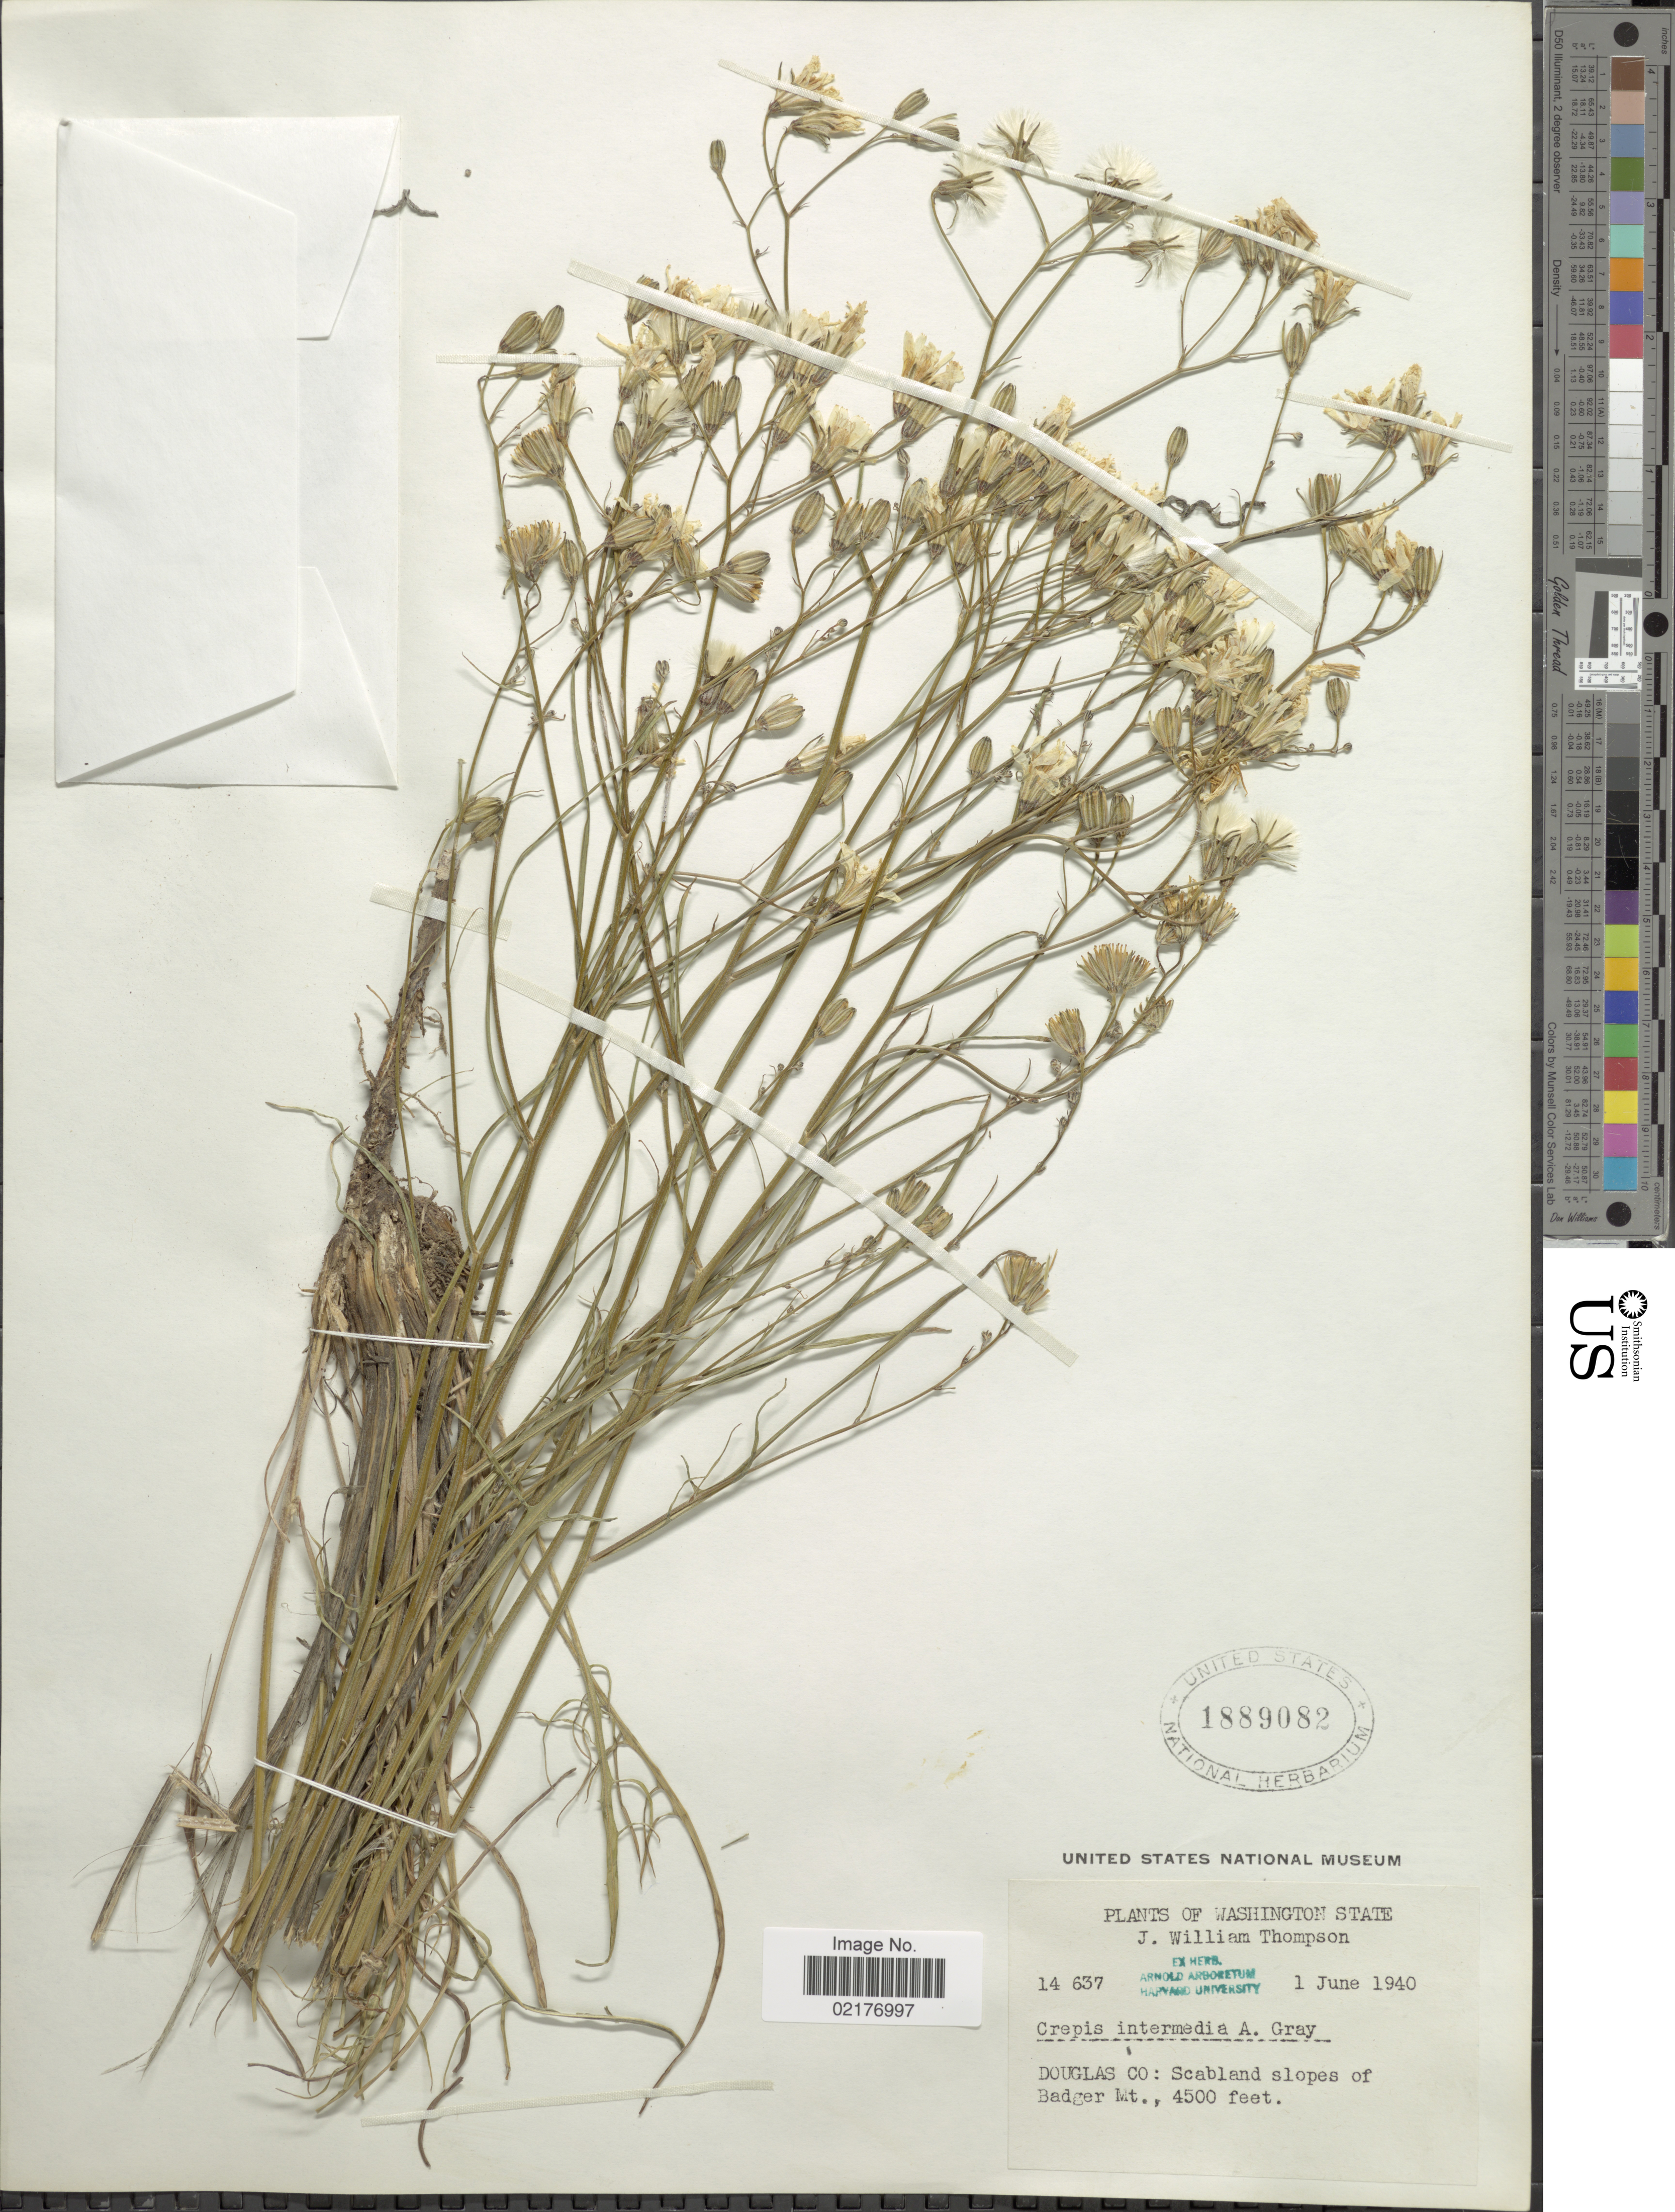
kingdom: Plantae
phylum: Tracheophyta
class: Magnoliopsida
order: Asterales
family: Asteraceae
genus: Crepis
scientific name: Crepis intermedia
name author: A. Gray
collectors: J. W. Thompson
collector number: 14637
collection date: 1940-06-01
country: United States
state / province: Washington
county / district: Douglas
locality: Washington State, Douglas Co.: Scabland slopes of Badger Mt.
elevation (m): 1372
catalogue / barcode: US 1889082